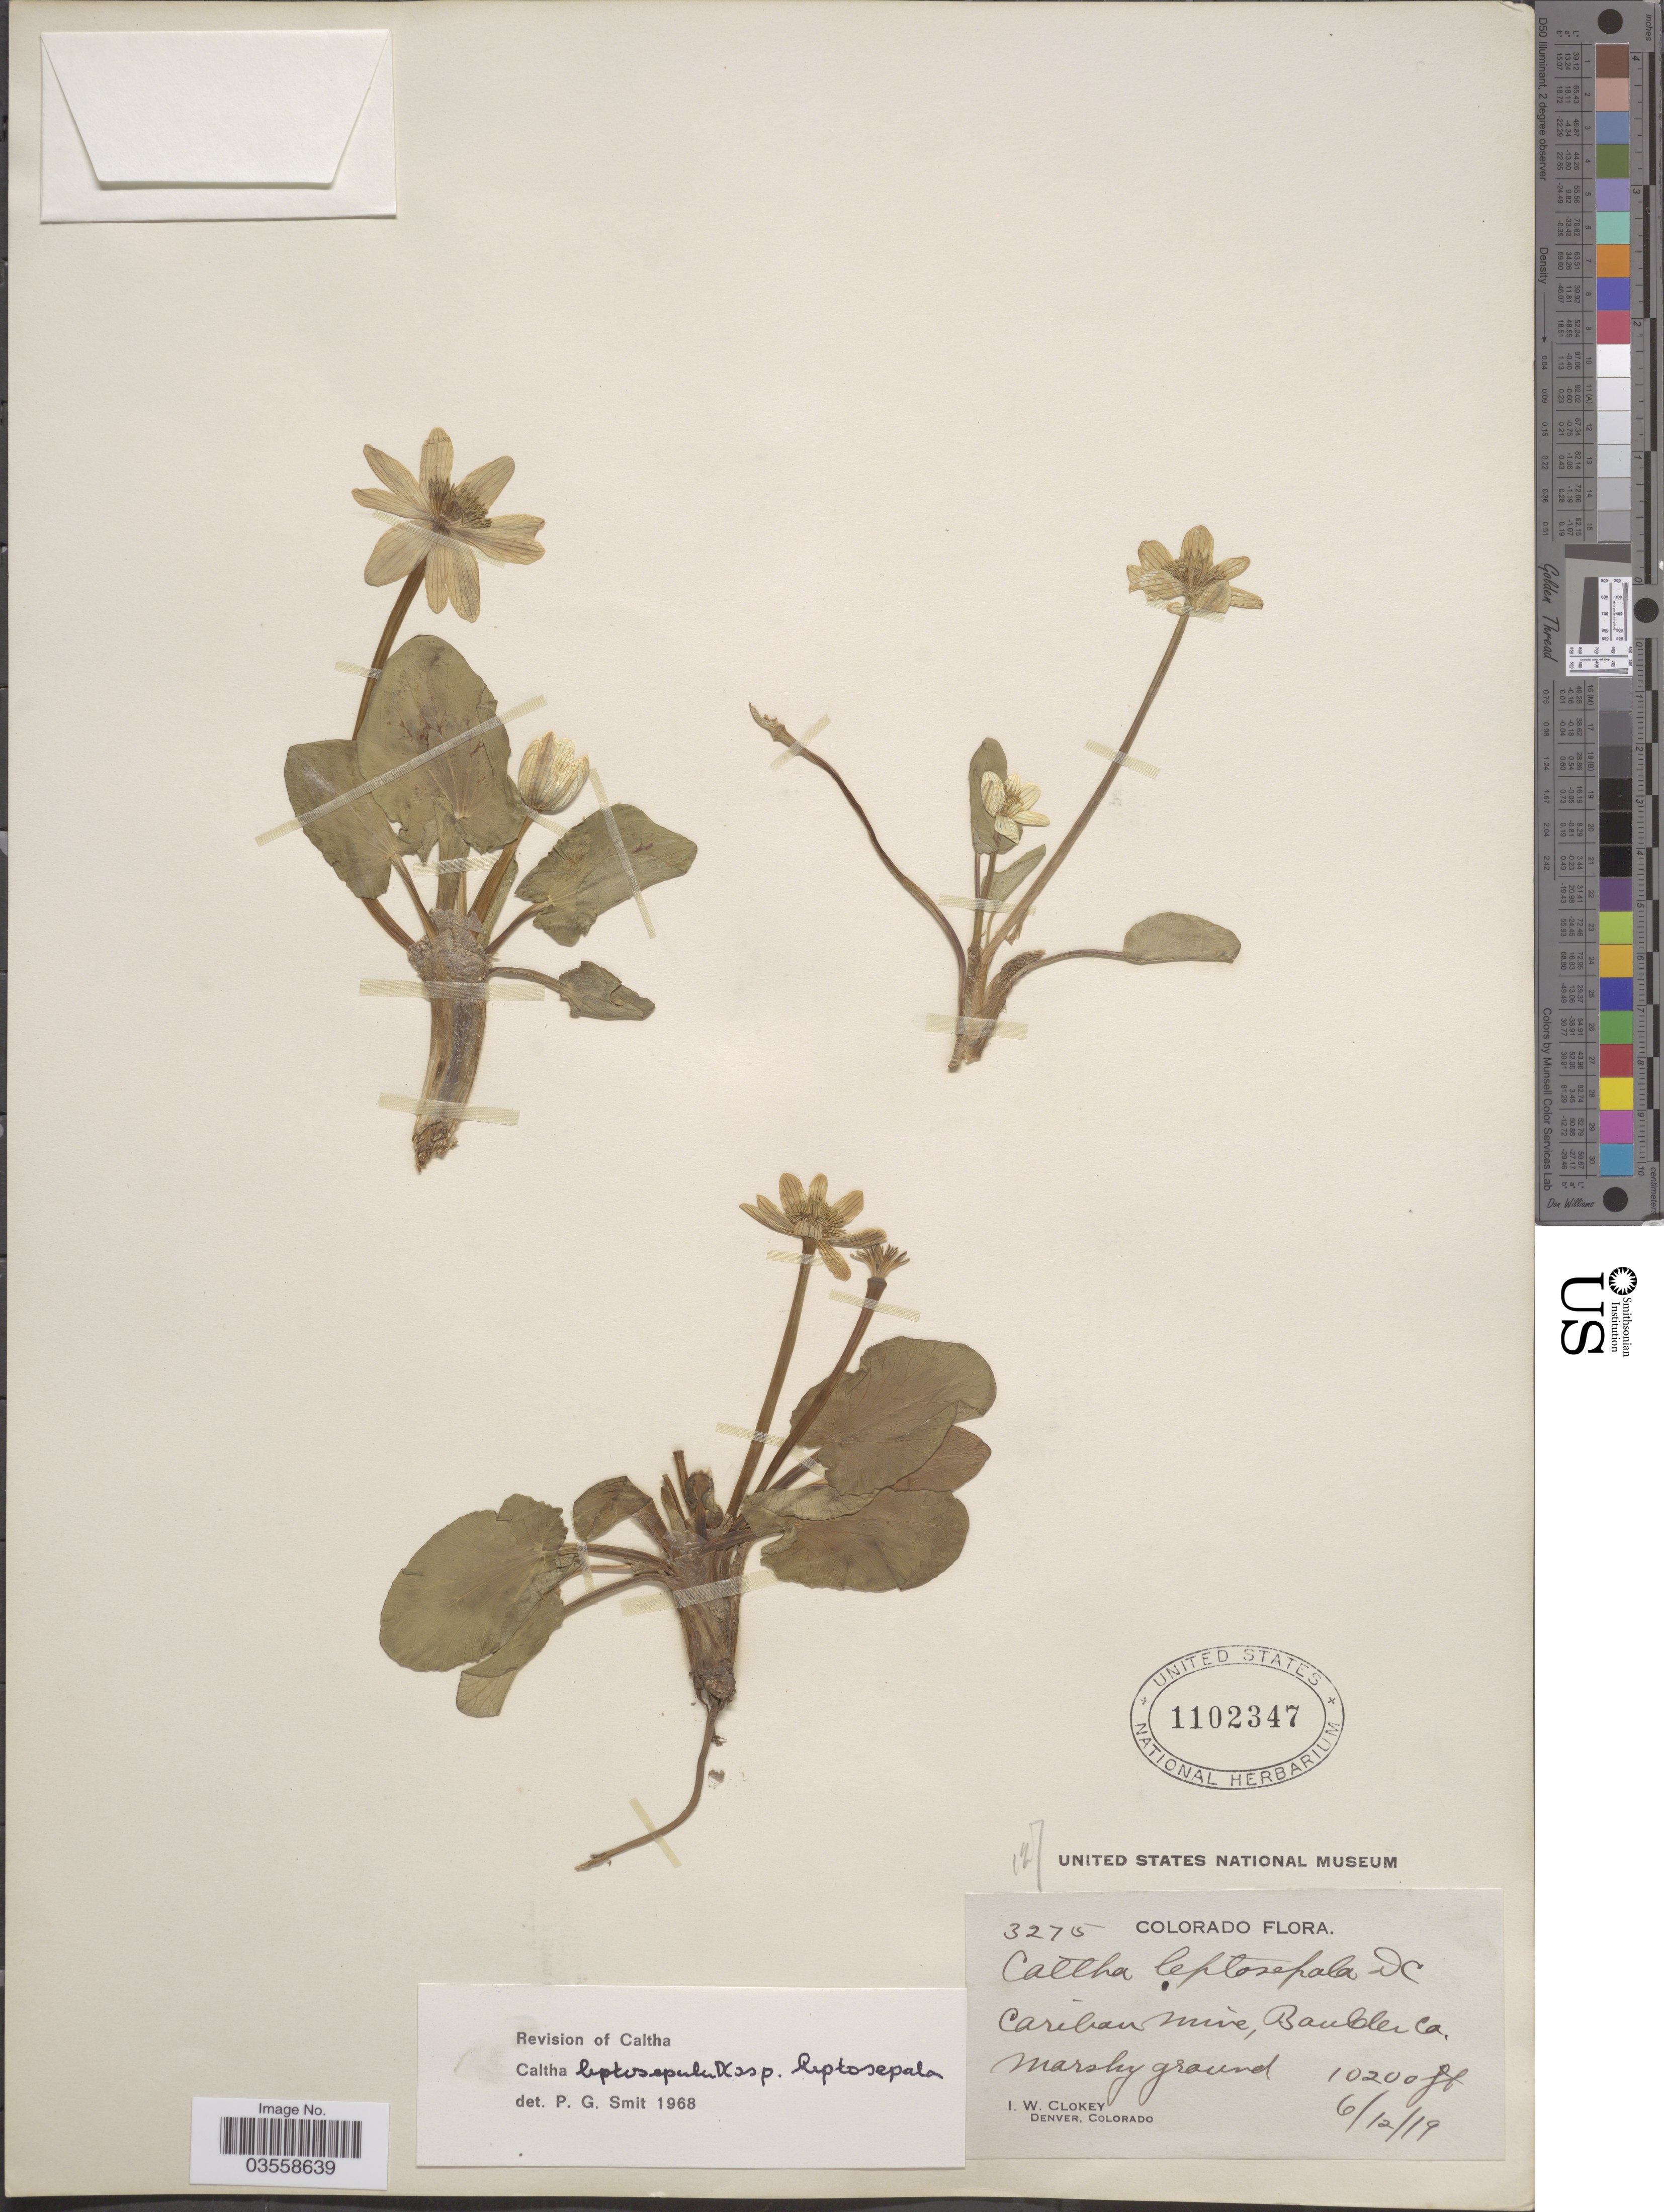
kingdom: Plantae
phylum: Tracheophyta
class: Magnoliopsida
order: Ranunculales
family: Ranunculaceae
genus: Caltha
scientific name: Caltha leptosepala subsp. leptosepala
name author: DC.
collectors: I. W. Clokey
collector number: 3275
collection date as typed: Transcribed d/m/y: 12/6/19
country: United States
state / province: Colorado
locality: Caribou Mine, Boulder.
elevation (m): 3109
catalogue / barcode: US 1102347